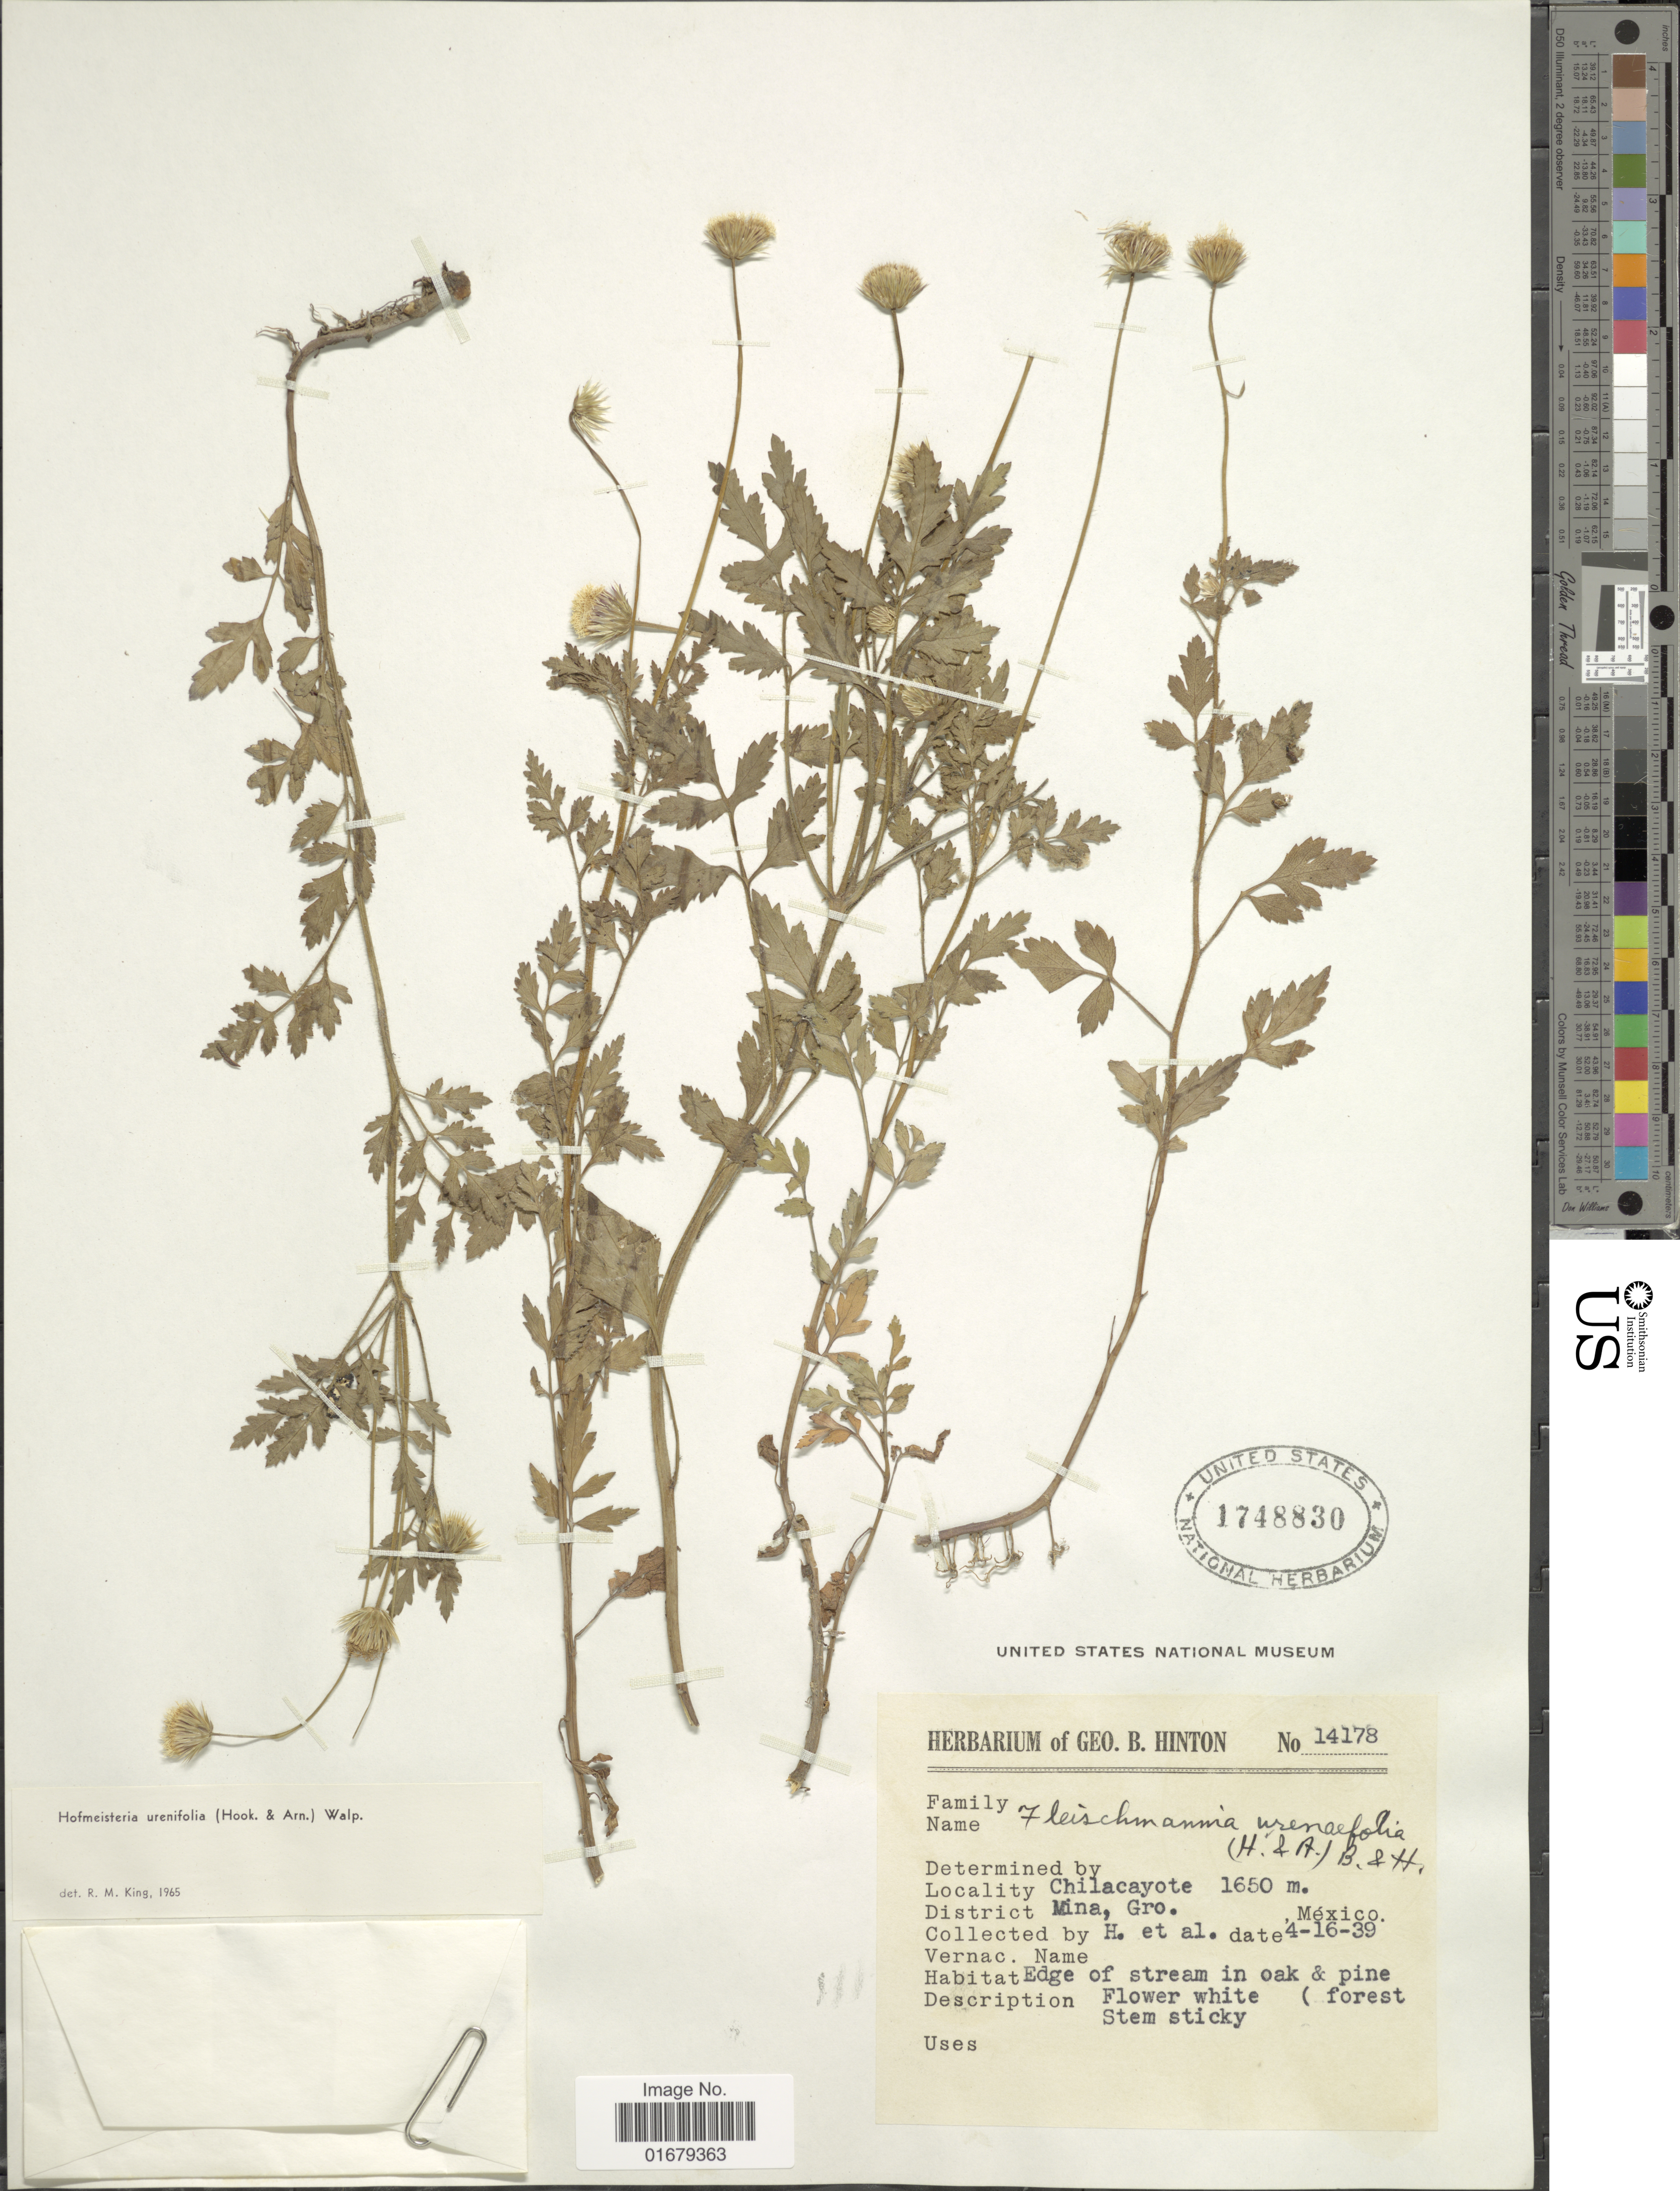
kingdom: Plantae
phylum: Tracheophyta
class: Magnoliopsida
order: Asterales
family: Asteraceae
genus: Hofmeisteria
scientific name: Hofmeisteria urenifolia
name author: (Hook. & Arn.) Walp.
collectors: G. B. Hinton & et al.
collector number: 14178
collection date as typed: Transcribed d/m/y: 16/4/39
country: Mexico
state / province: Guerrero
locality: Chilacayote, Mina, gro.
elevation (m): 1650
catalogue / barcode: US 1748830